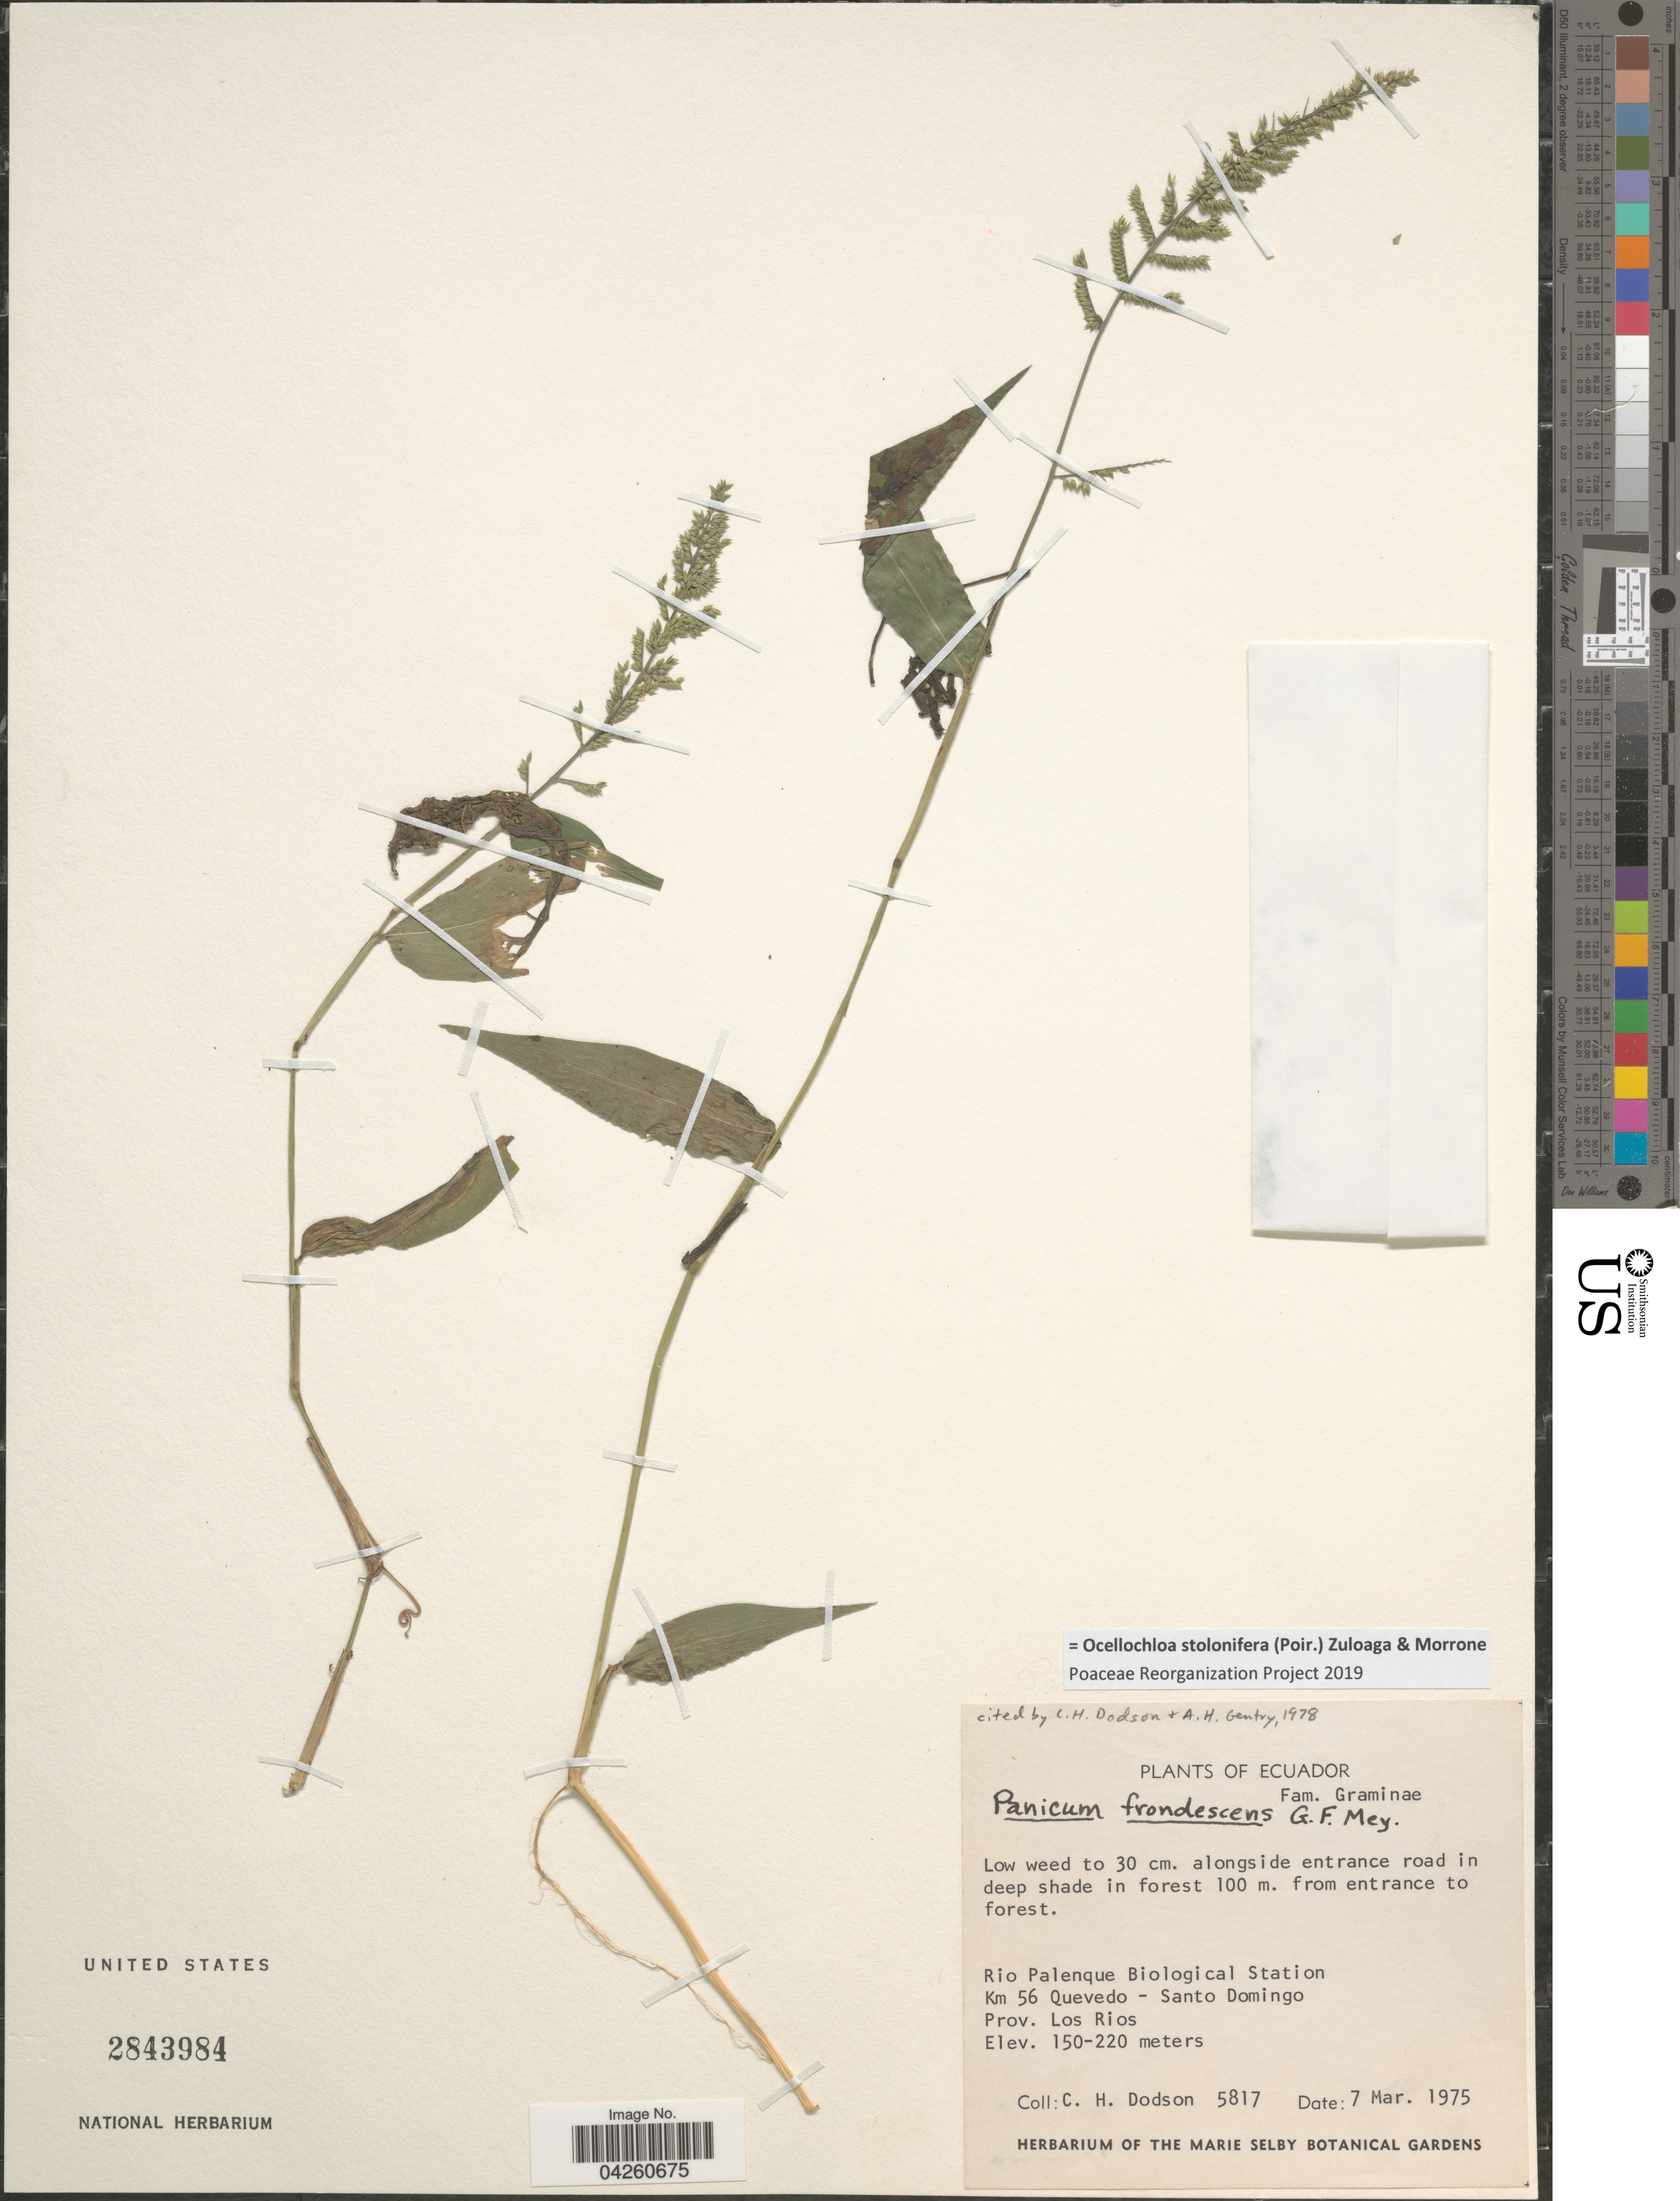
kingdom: Plantae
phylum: Tracheophyta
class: Liliopsida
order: Poales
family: Poaceae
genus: Ocellochloa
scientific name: Ocellochloa stolonifera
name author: (Poir.) Zuloaga & Morrone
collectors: C. H. Dodson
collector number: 5817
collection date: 1975-03-07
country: Ecuador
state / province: Los Ríos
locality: Rio Palenque Biological Station Km 56 Quevedo - Santo Domingo.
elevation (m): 150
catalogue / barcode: US 2843984